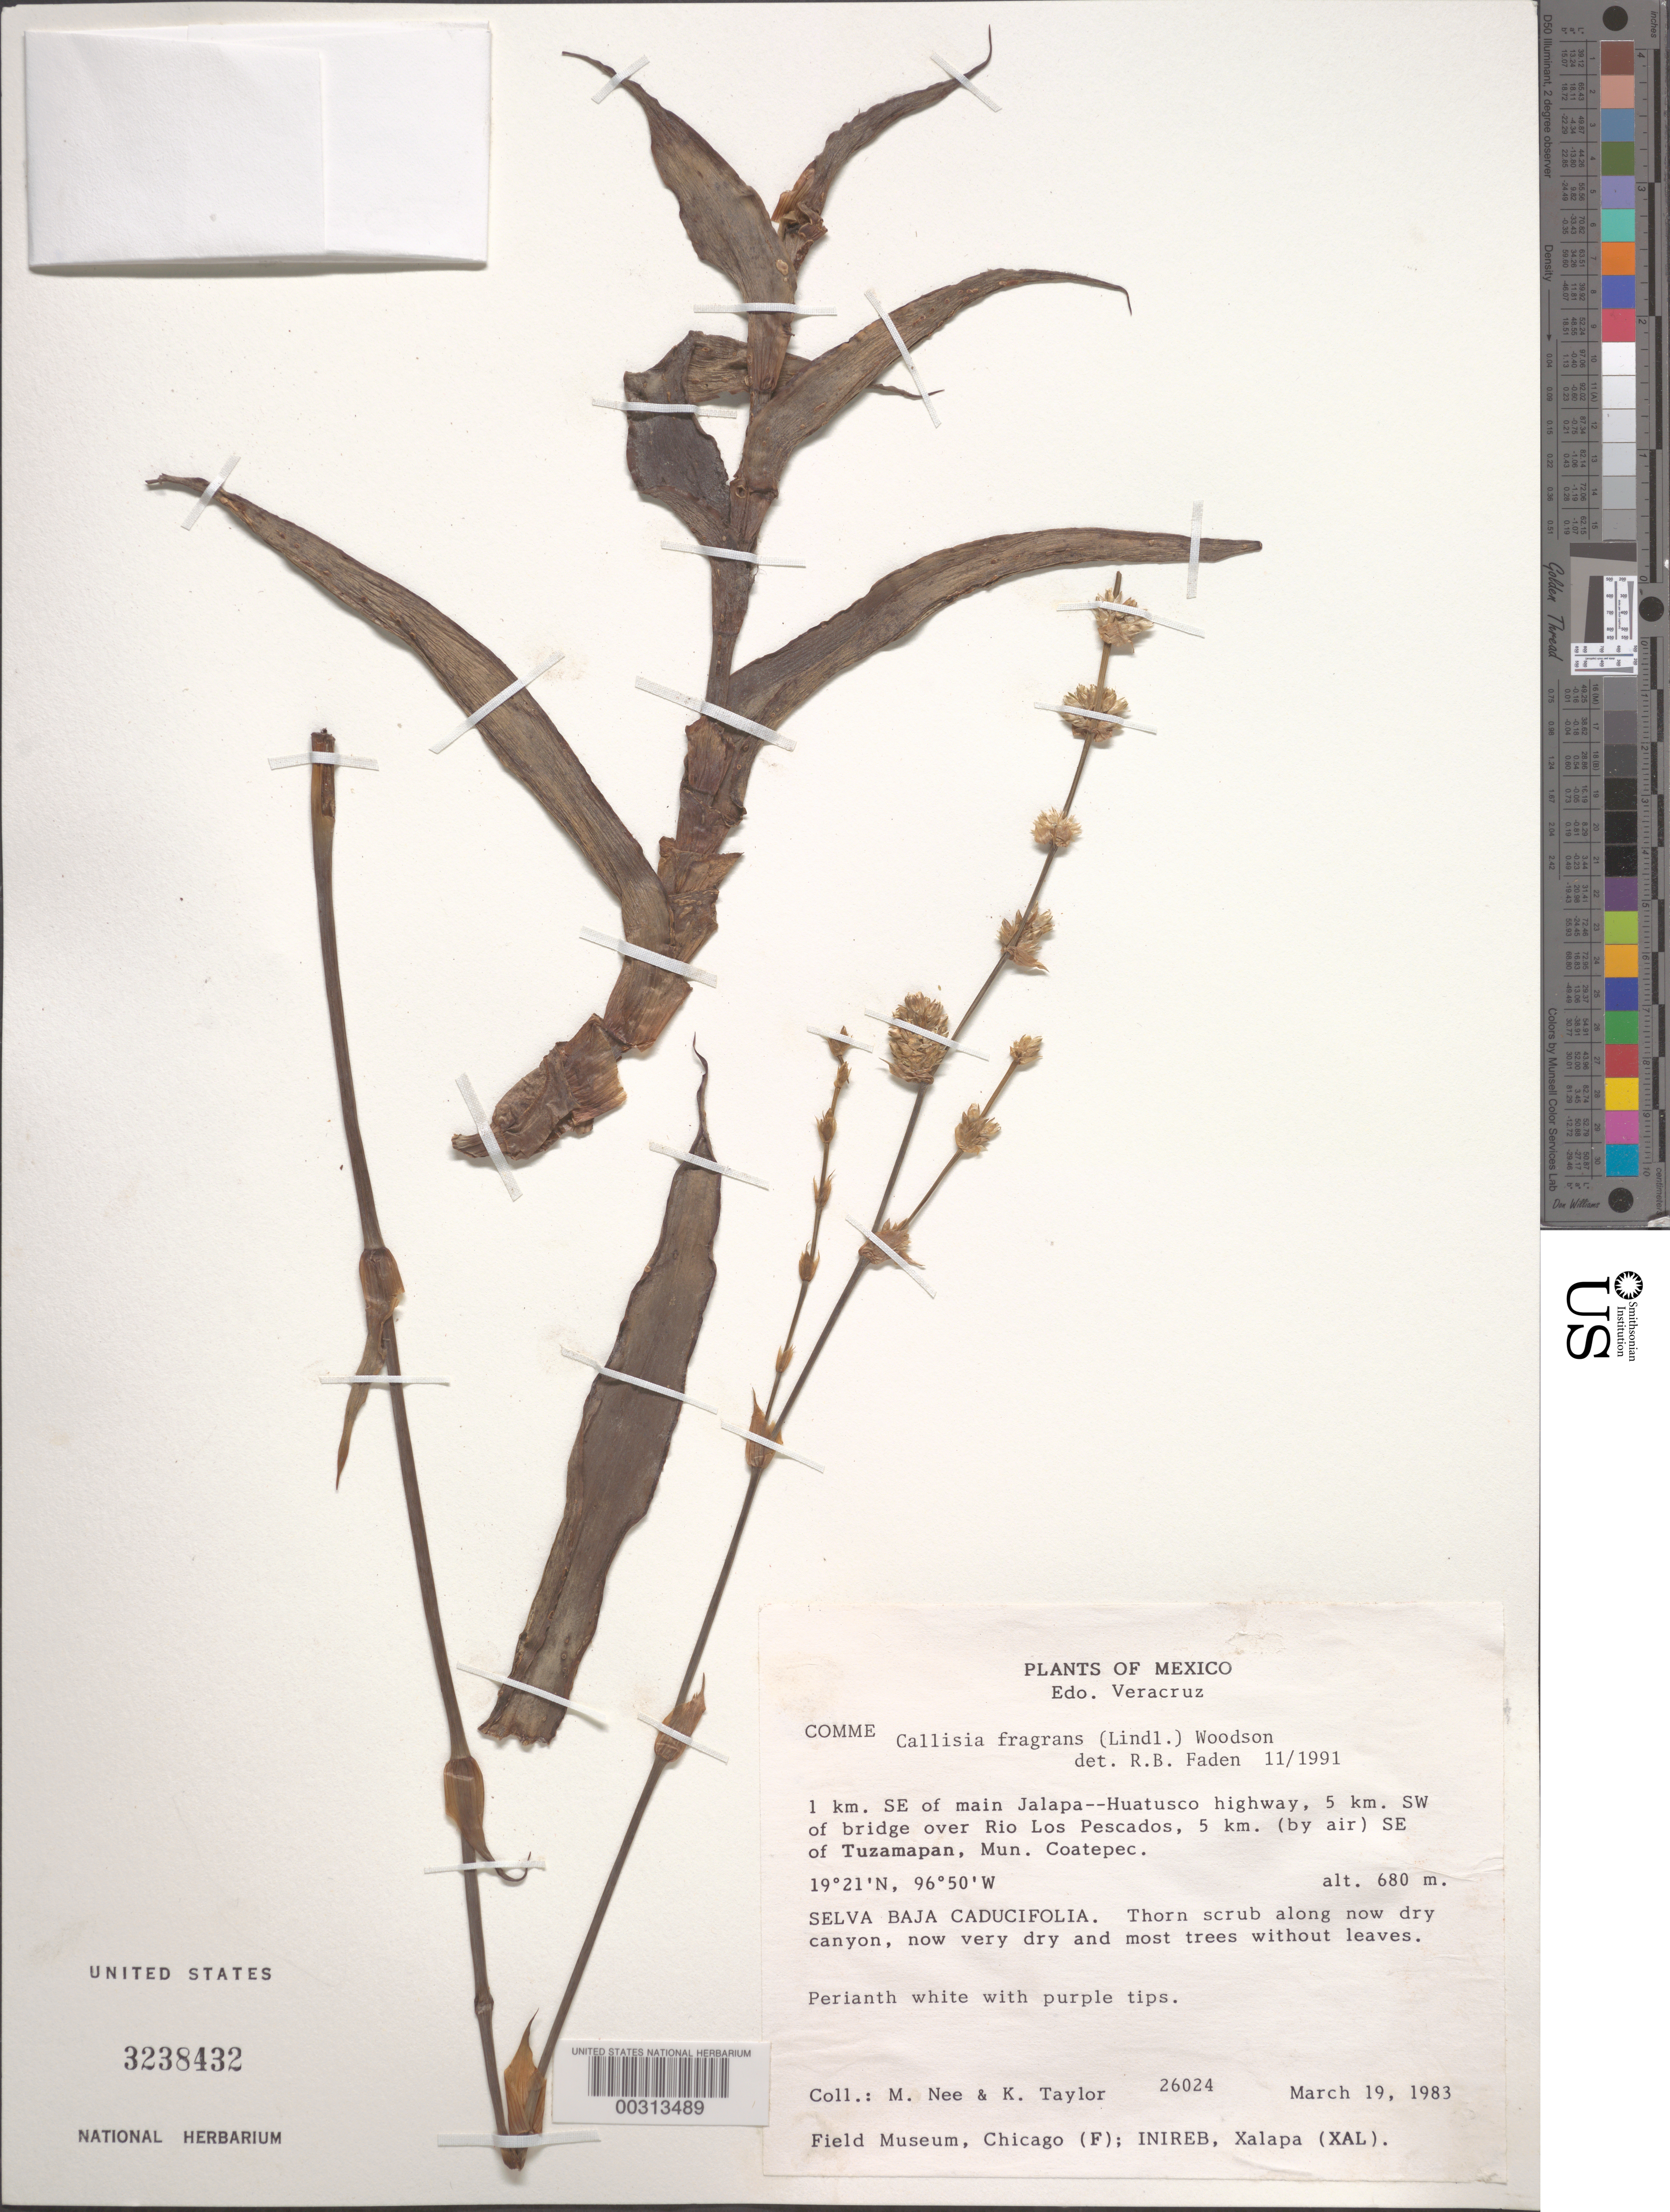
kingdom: Plantae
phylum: Tracheophyta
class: Liliopsida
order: Commelinales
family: Commelinaceae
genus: Tripogandra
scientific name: Tripogandra serrulata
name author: (Vahl) Handlos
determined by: Faden, Robert B., (US), Smithsonian Institution - National Museum of Natural History (UNITED STATES)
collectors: M. Nee & K. Taylor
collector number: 26024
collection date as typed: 19 Mar 1983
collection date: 1983-03-19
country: Mexico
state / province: Veracruz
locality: Se of jalapa-huatusco highway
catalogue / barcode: US 3238432